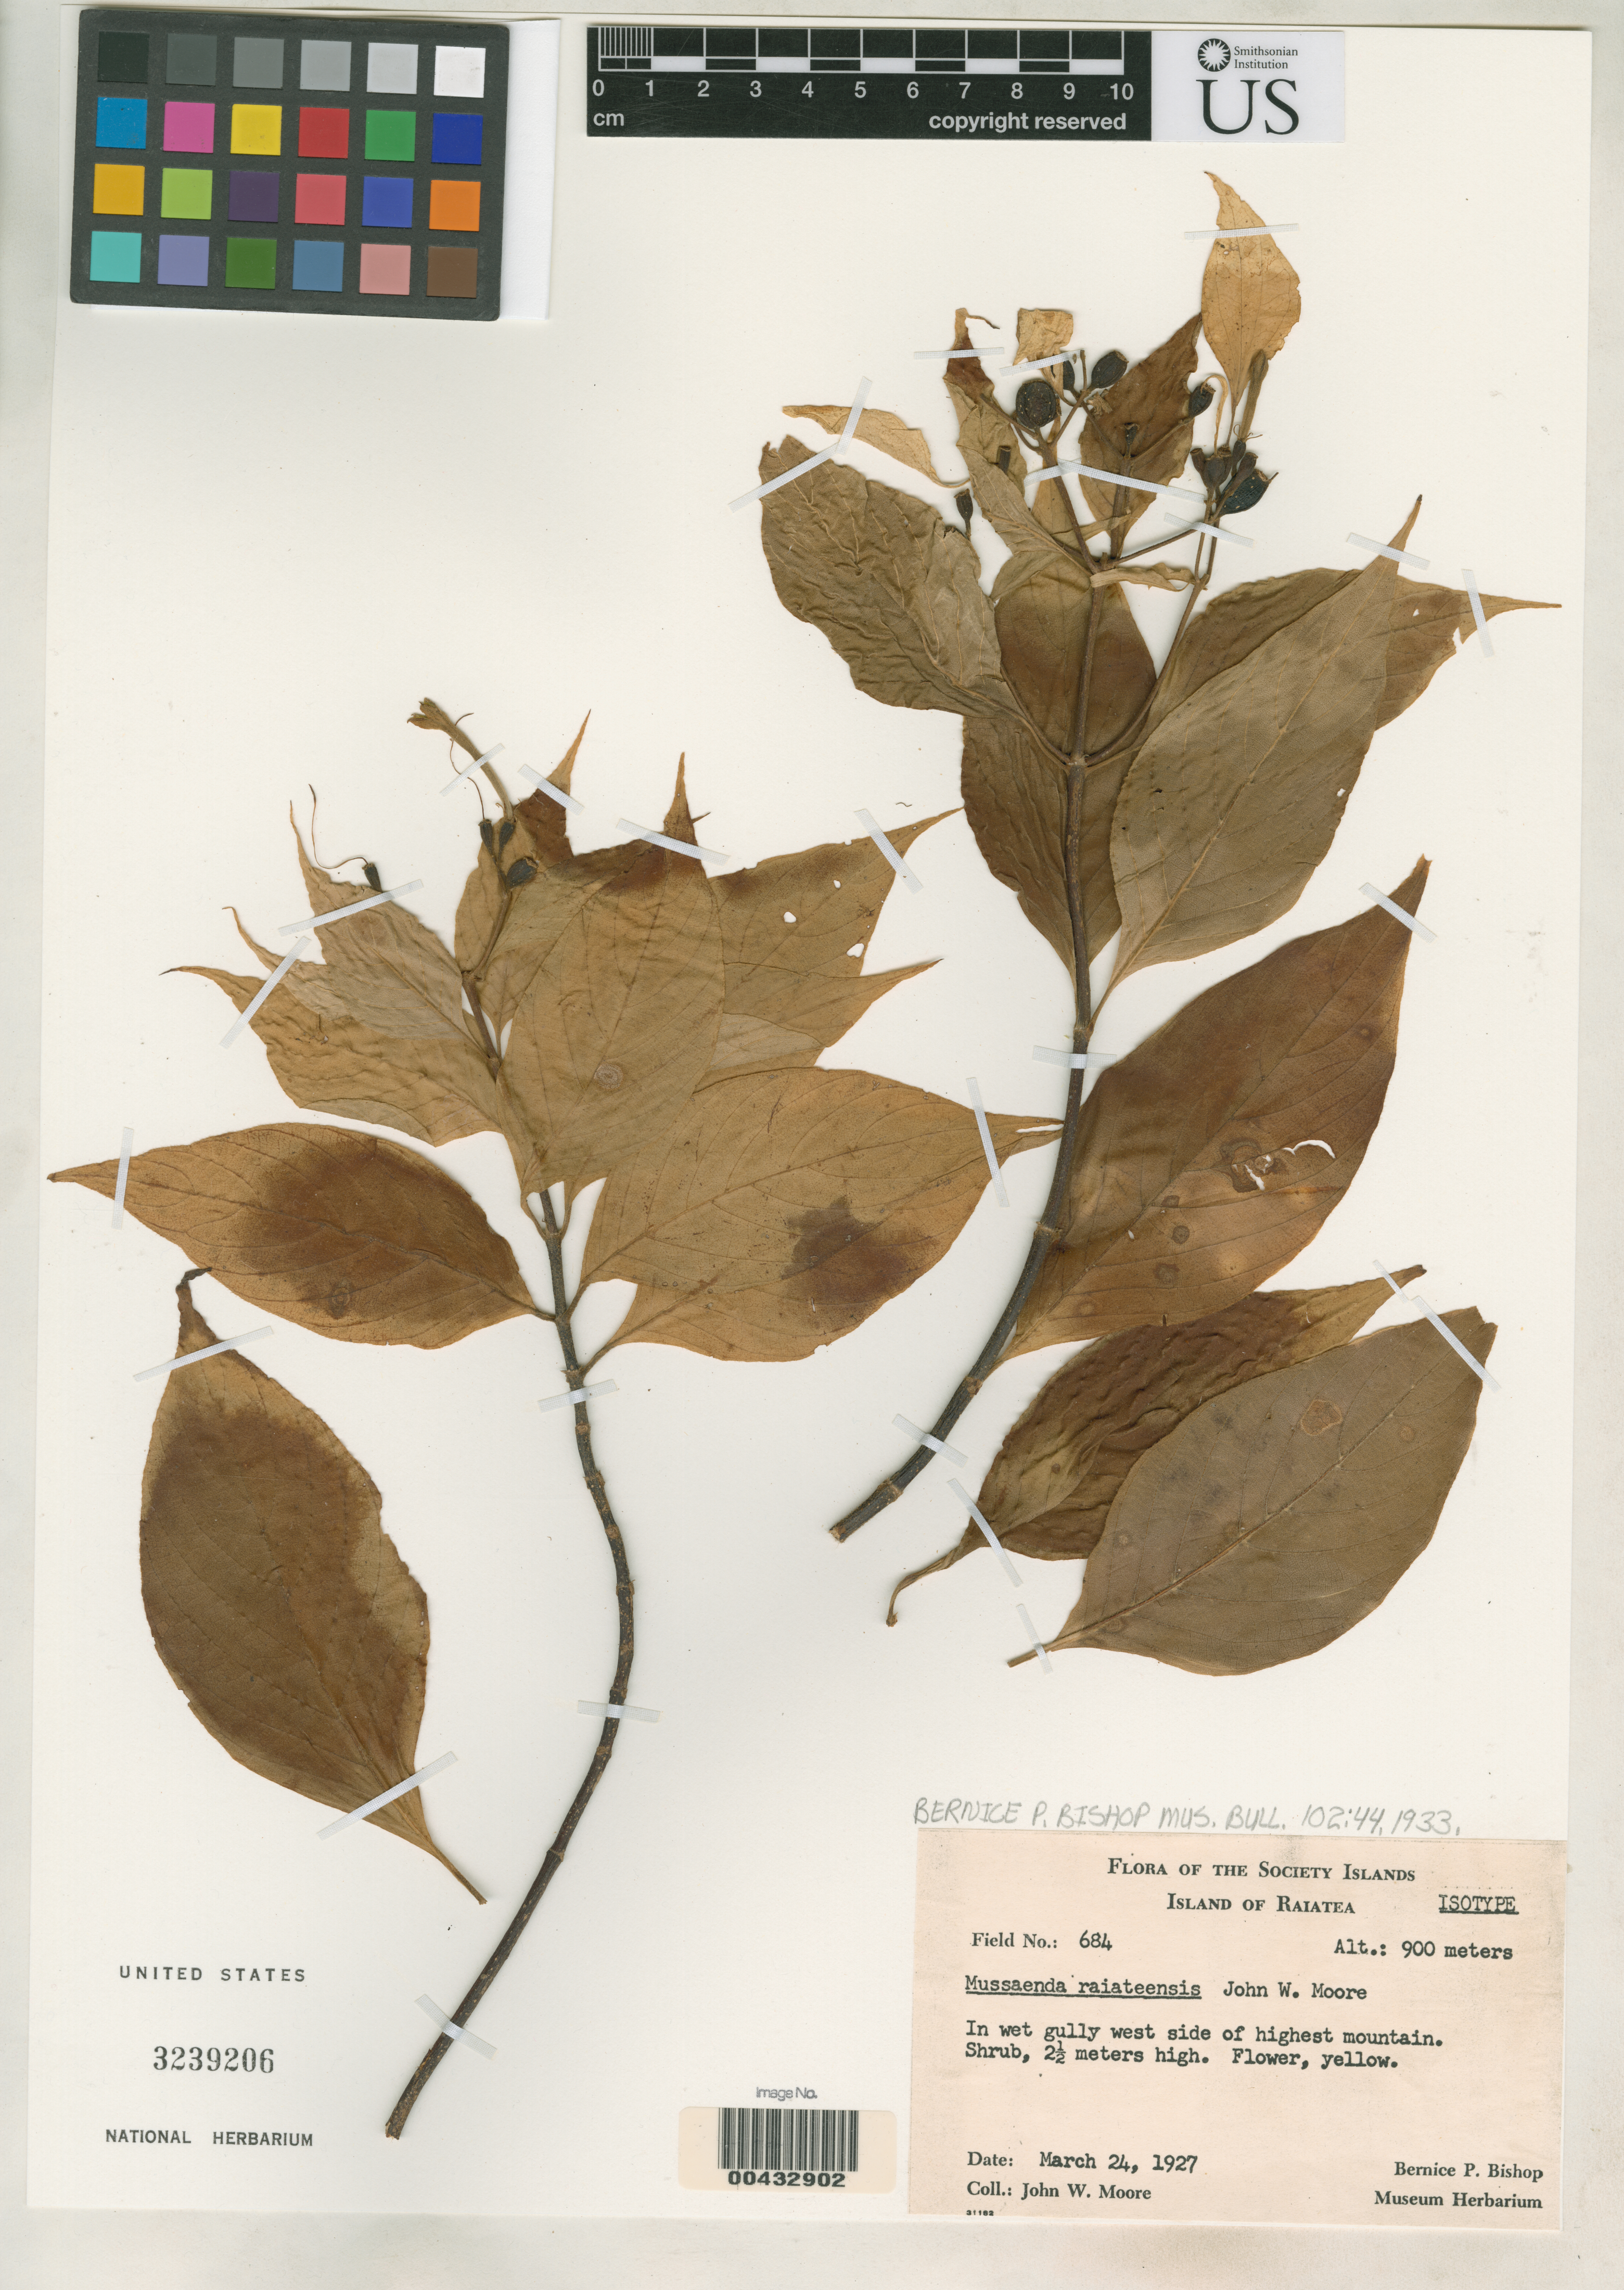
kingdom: Plantae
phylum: Tracheophyta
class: Magnoliopsida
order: Gentianales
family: Rubiaceae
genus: Mussaenda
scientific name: Mussaenda raiateensis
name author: J.W. Moore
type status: Isotype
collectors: J. W. Moore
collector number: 684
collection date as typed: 24 Mar 1927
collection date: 1927-03-24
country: French Polynesia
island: Raiatea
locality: W side of highest mountain. [Society Is.]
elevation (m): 900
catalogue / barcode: US 3239206